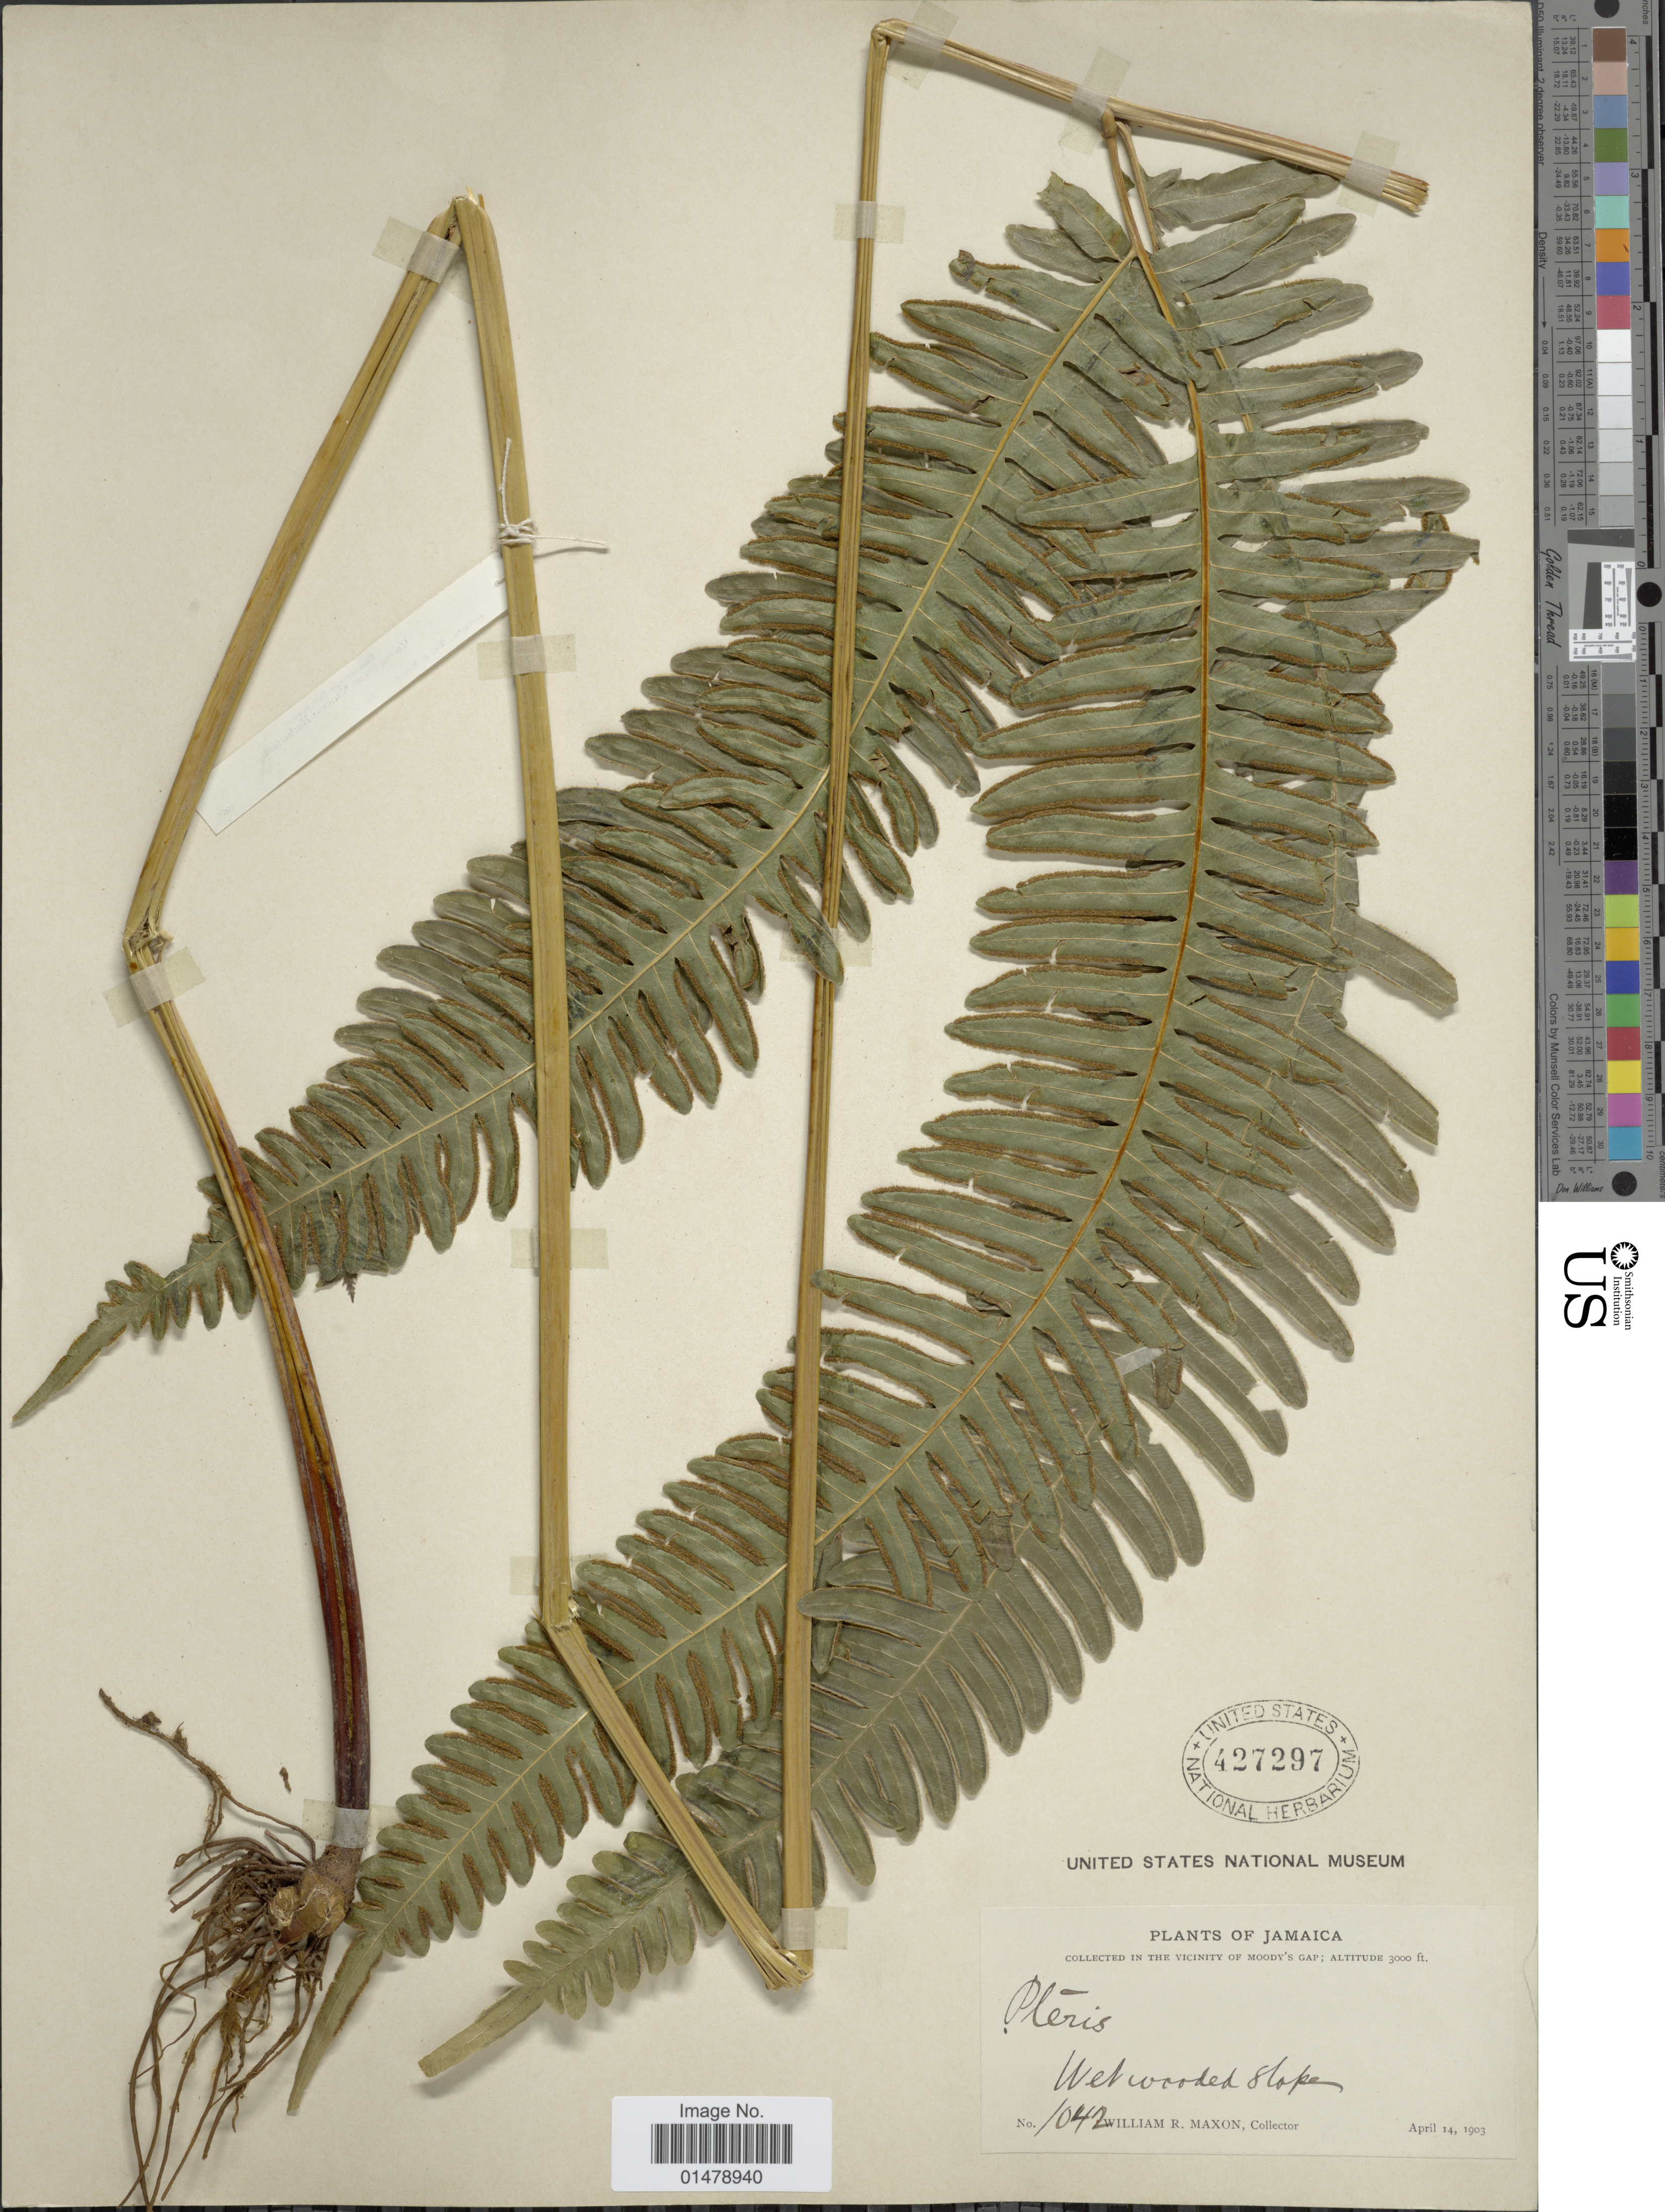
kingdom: Plantae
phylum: Tracheophyta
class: Polypodiopsida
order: Polypodiales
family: Pteridaceae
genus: Pteris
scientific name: Pteris quadriaurita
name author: Retz.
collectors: W. R. Maxon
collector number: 1042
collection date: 1903-04-14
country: Jamaica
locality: In the vicinity of Moody's Gap.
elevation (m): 914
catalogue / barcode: US 427297